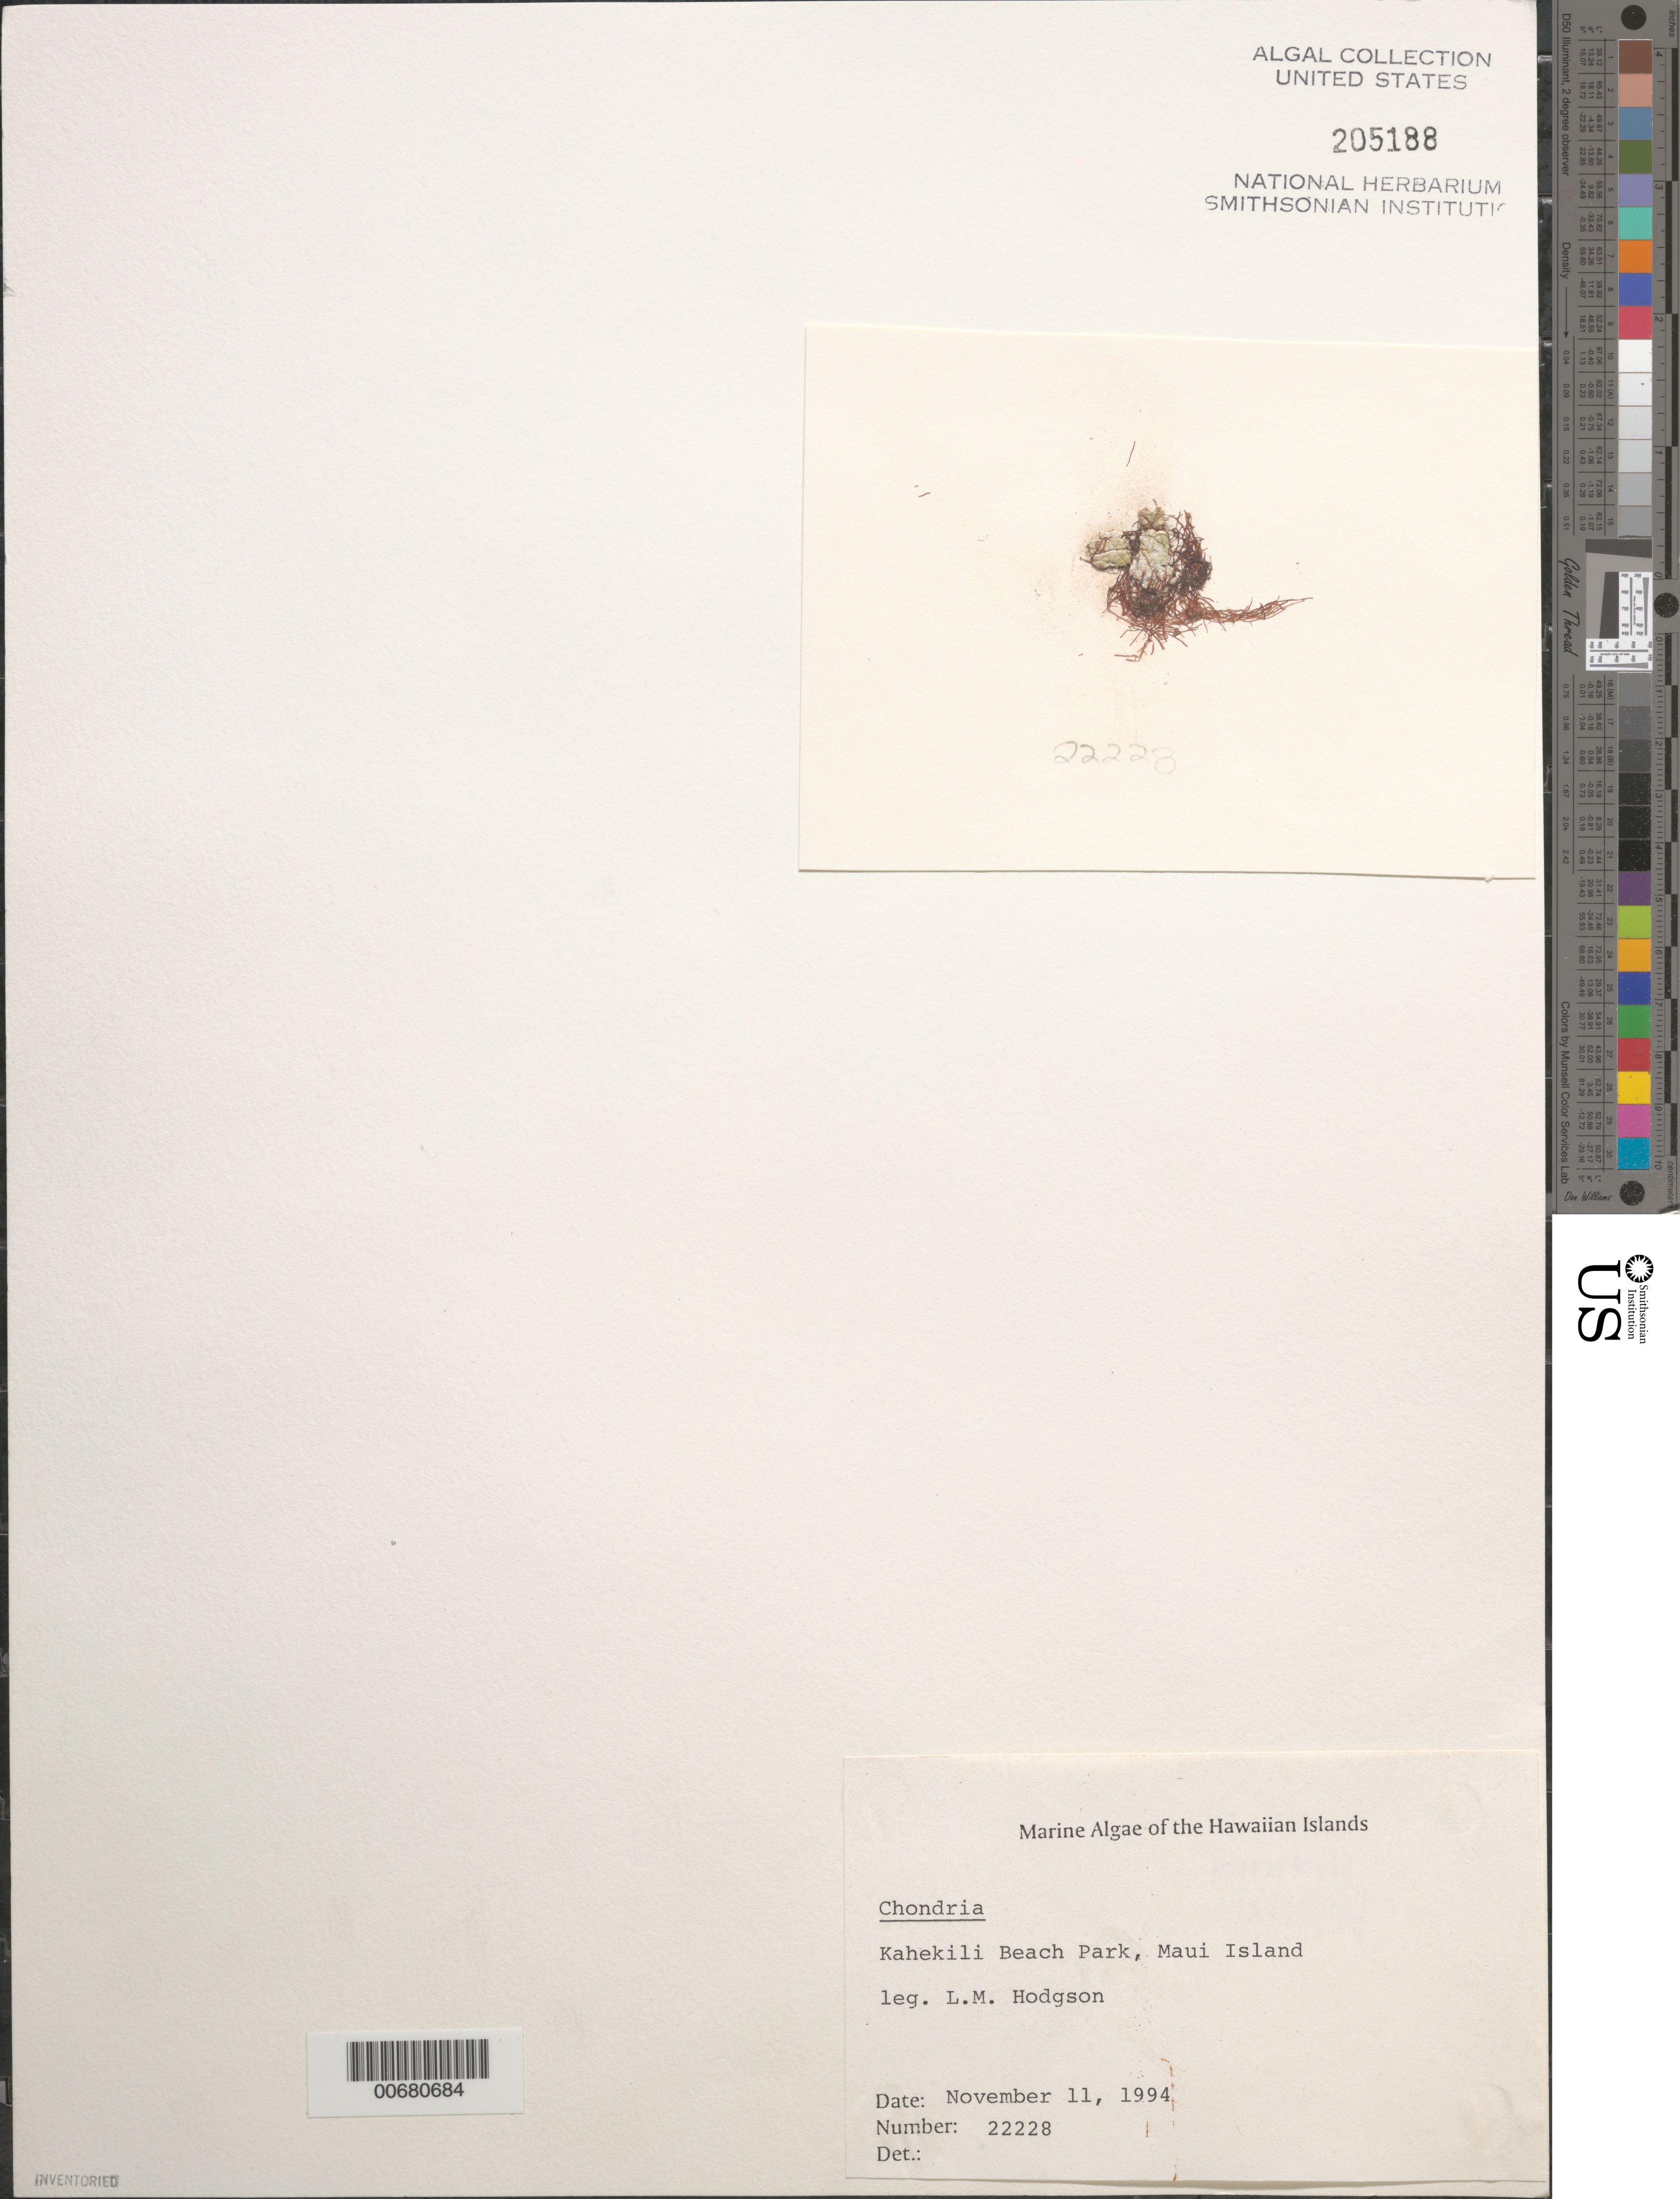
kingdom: Plantae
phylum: Rhodophyta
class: Florideophyceae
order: Ceramiales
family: Rhodomelaceae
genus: Chondria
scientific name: Chondria sp.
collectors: L. M. Hodgson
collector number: IAA 22228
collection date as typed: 11 Nov 1994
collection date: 1994-11-11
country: United States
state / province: Hawaii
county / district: Maui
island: Maui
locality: Kahekili Beach Park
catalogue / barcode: US 205188